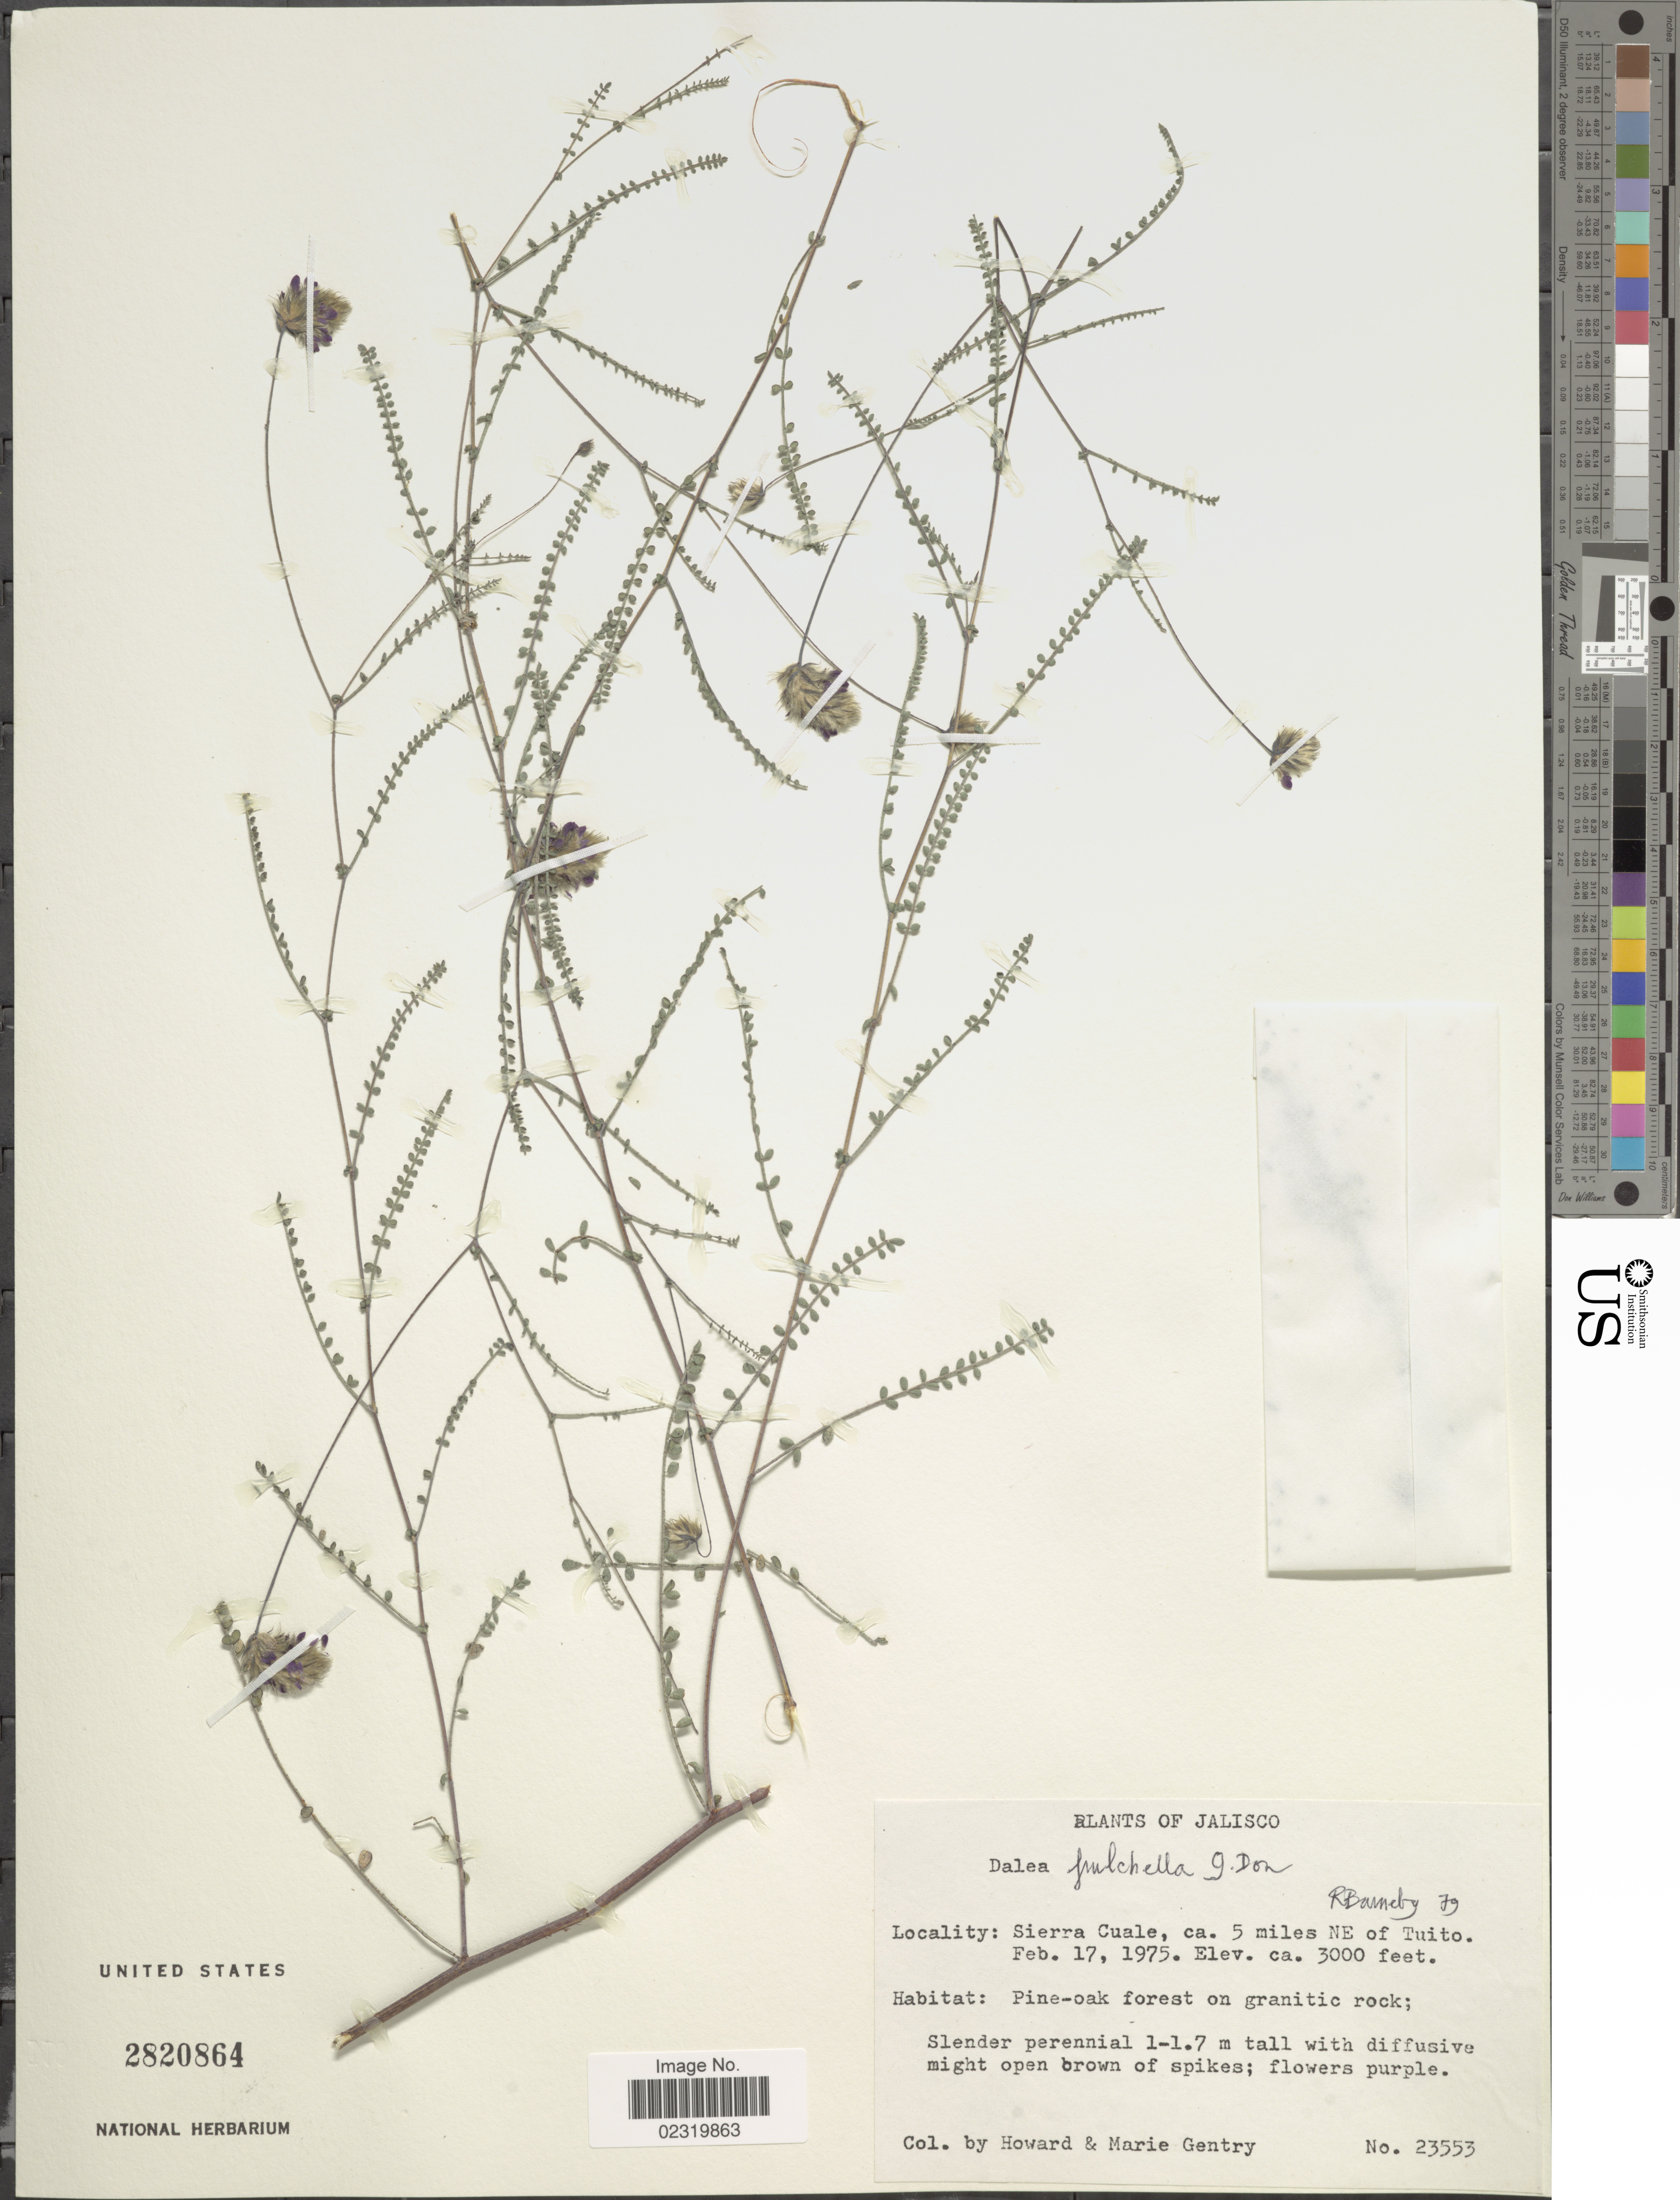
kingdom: Plantae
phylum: Tracheophyta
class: Magnoliopsida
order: Fabales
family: Fabaceae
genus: Dalea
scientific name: Dalea pulchella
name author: G. Don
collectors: H. S. Gentry & M. Gentry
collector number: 23553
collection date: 1975-02-17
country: Mexico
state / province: Jalisco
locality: Sierra Cuale, ca. 5 miles NE of Tuito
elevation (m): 914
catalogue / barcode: US 2820864